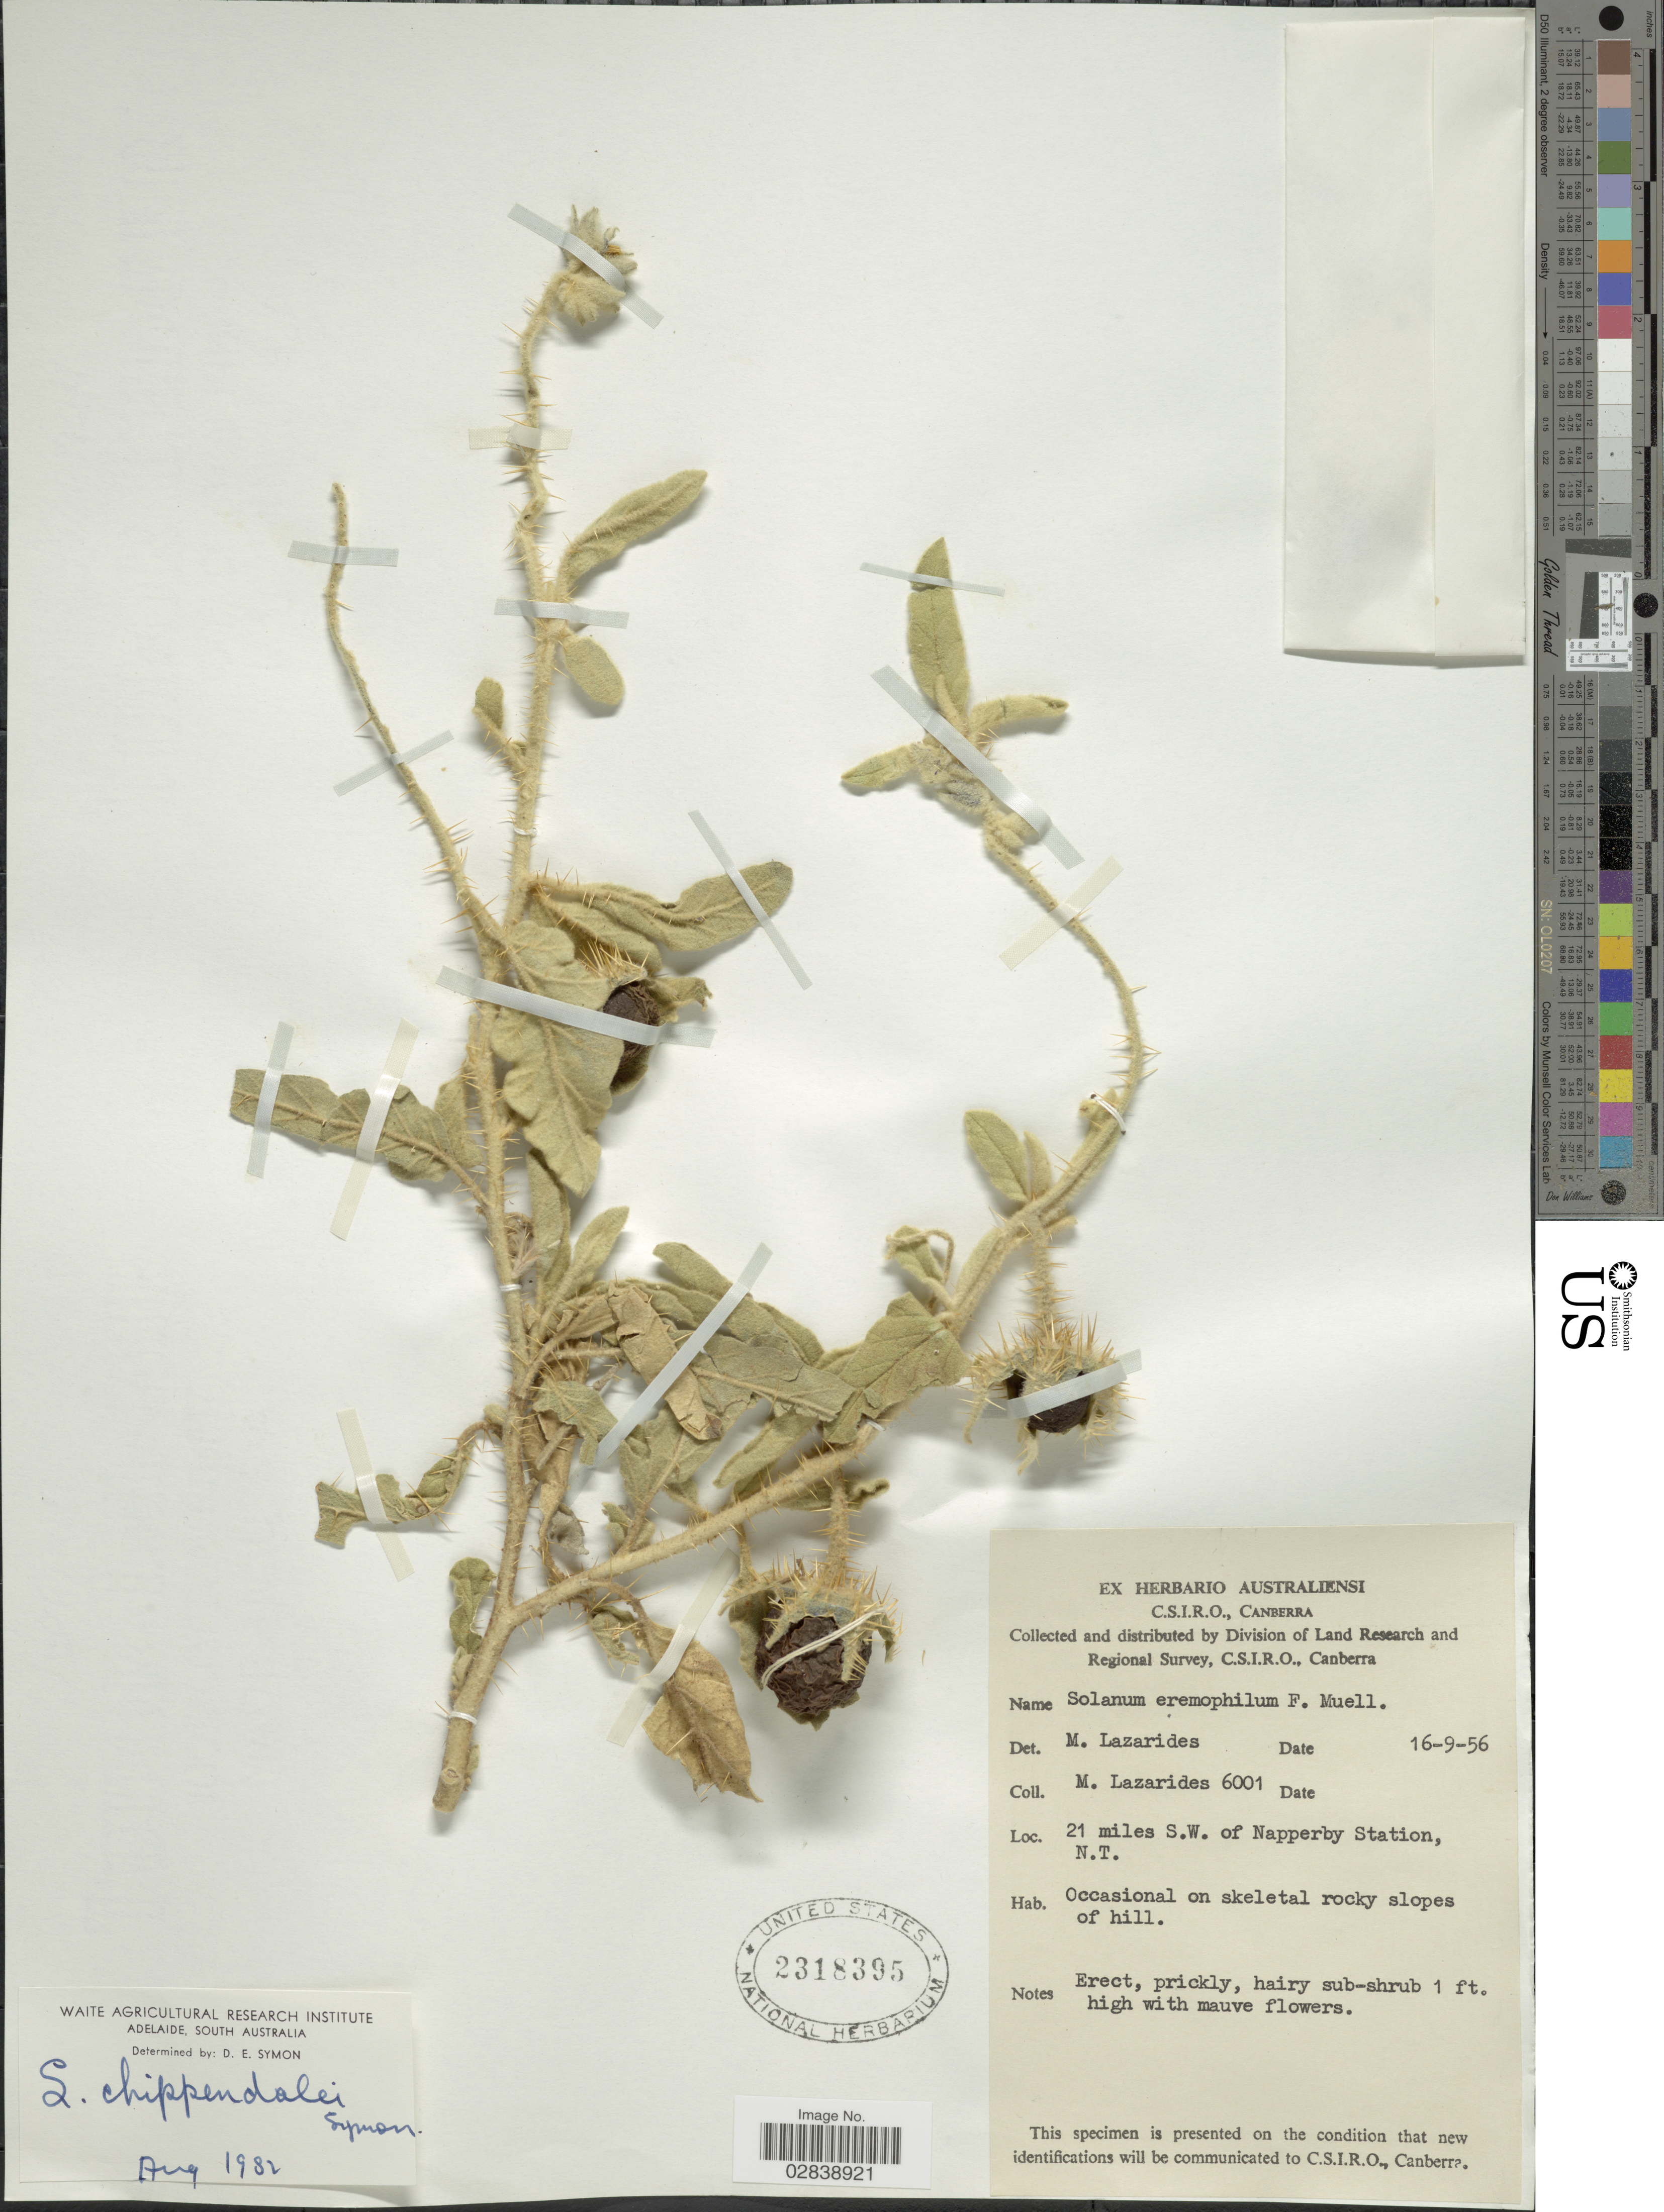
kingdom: Plantae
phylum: Tracheophyta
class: Magnoliopsida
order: Solanales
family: Solanaceae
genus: Solanum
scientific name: Solanum chippendalei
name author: Symon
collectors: M. Lazarides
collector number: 6001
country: Australia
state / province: Northern Territory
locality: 21 miles S.W. of Napperby Station, N.T.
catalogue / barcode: US 2318395